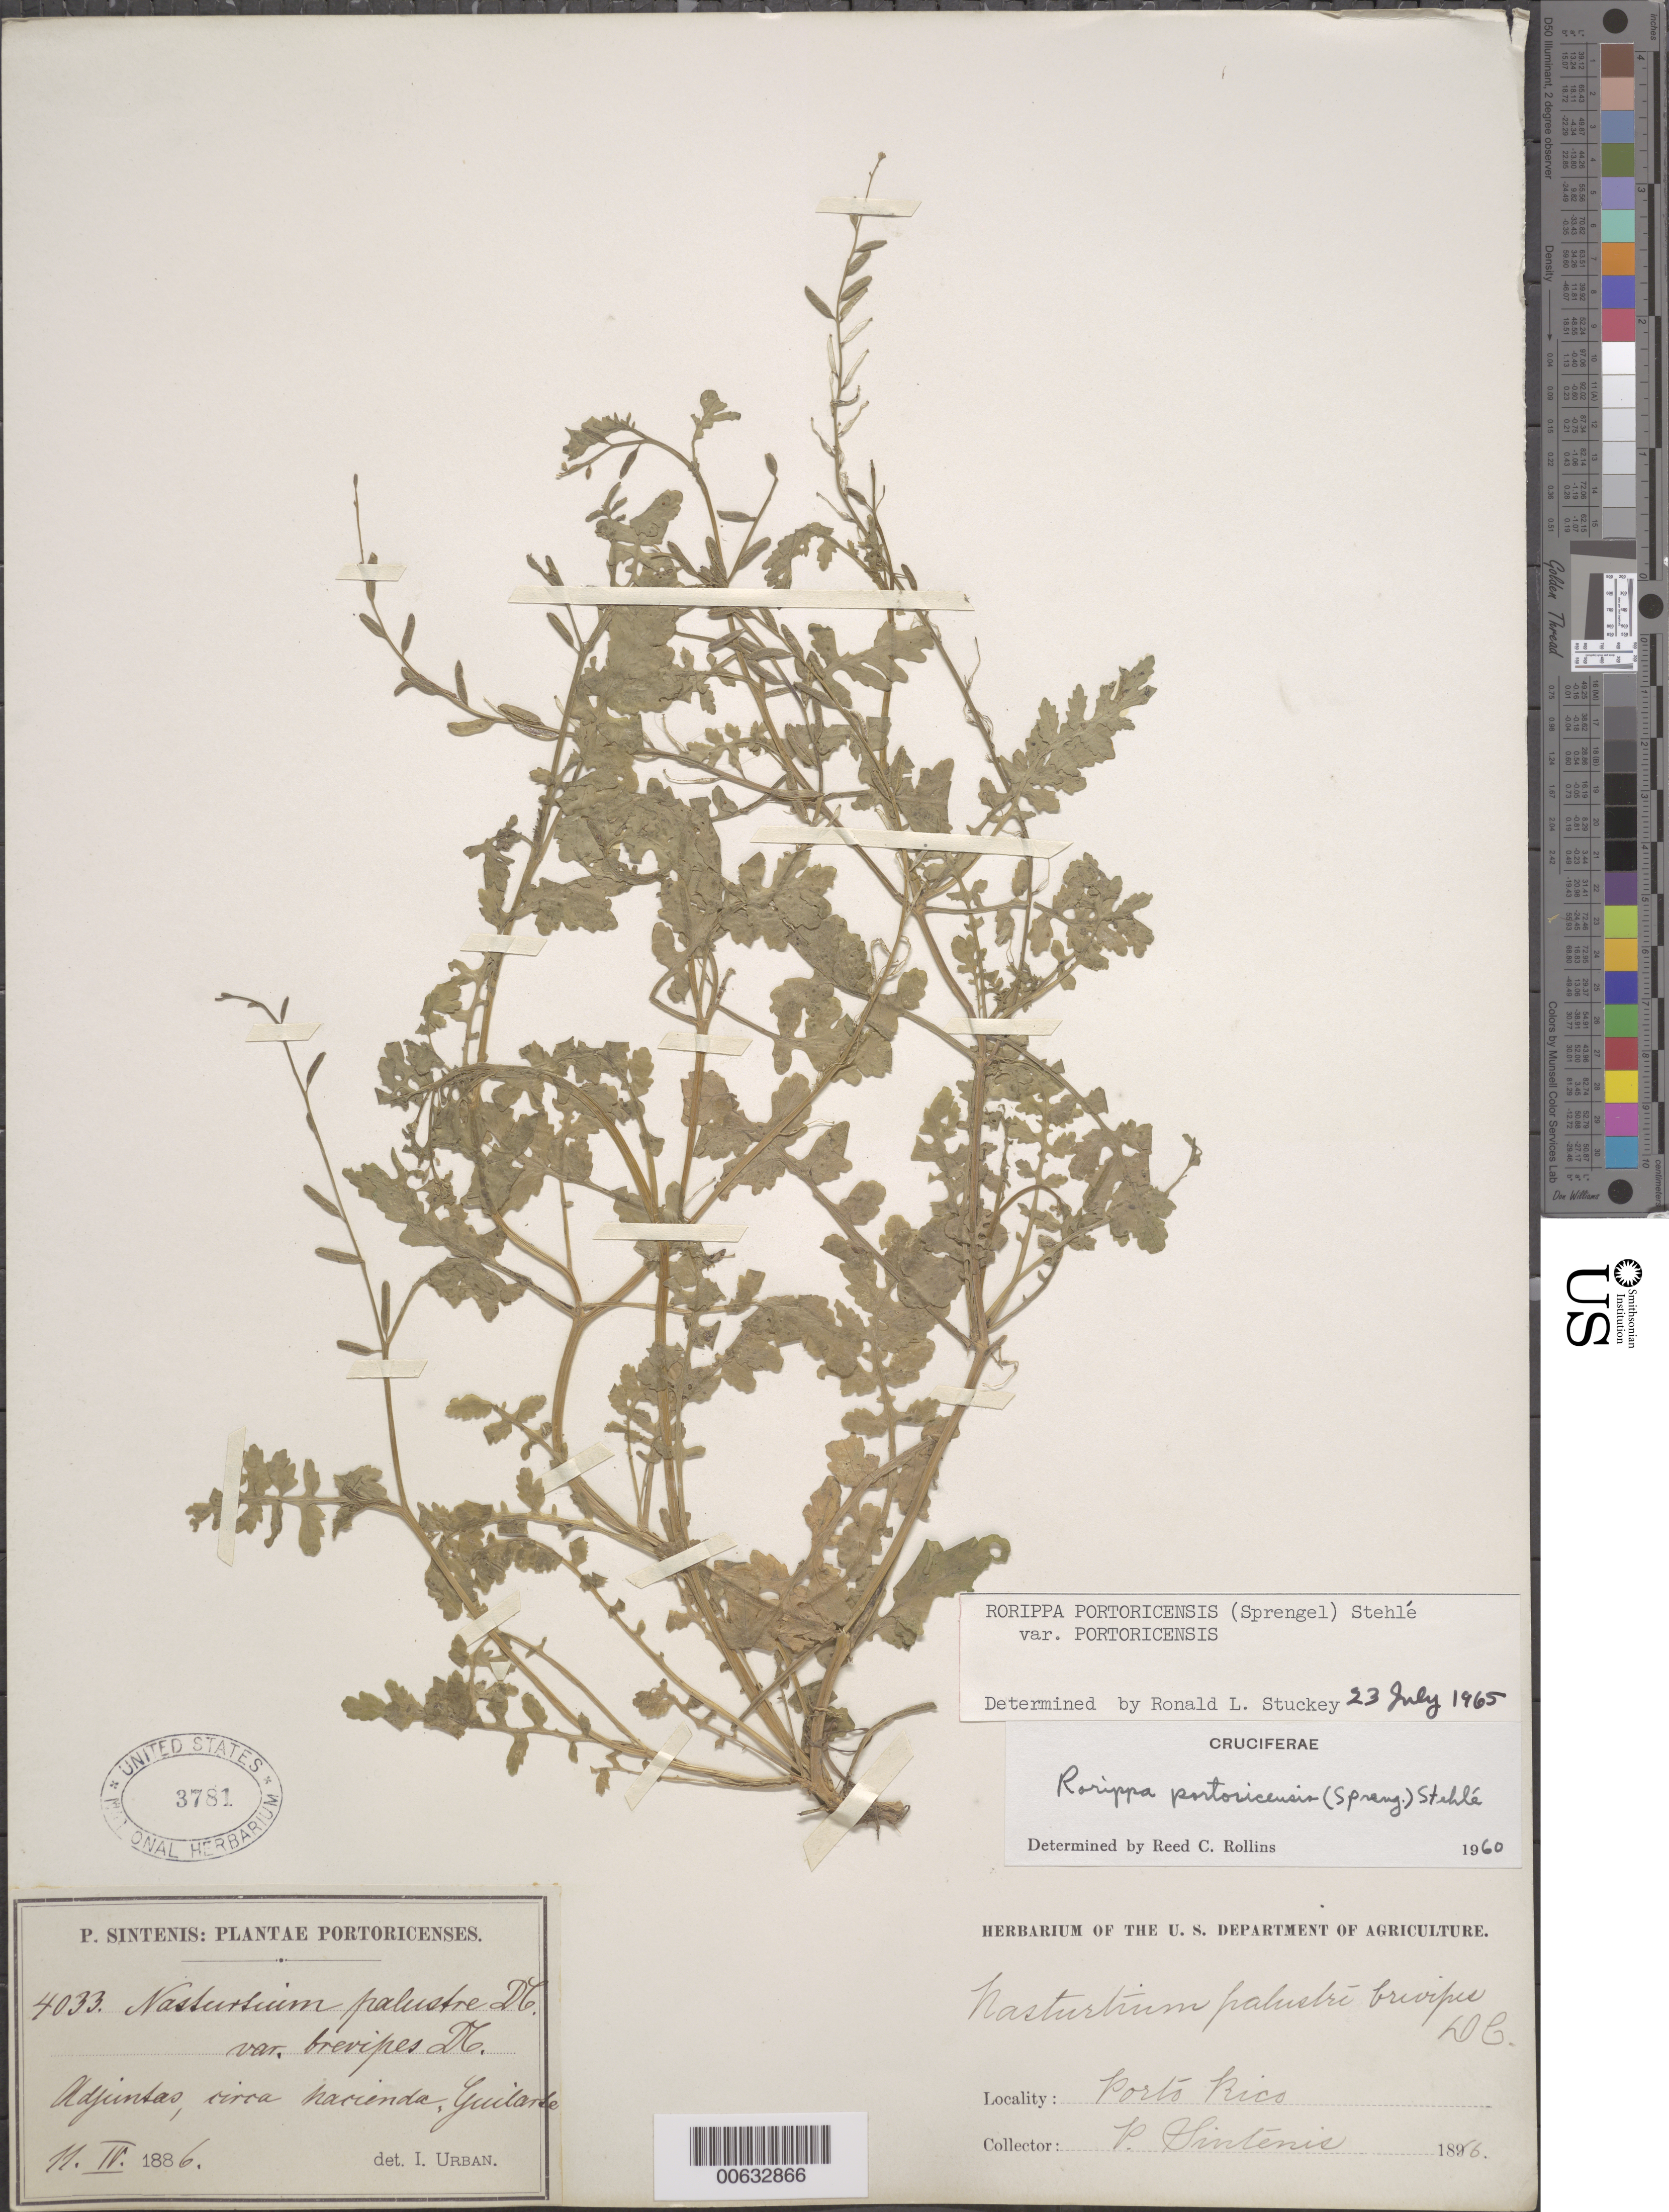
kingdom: Plantae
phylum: Tracheophyta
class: Magnoliopsida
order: Brassicales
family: Brassicaceae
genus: Rorippa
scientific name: Rorippa portoricensis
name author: (Spreng.) Stehlé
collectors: P. Sintenis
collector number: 4033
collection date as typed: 11 Apr 1886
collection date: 1886-04-11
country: Puerto Rico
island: Greater Antilles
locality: Adjuntas, circa hacienda Guilarte.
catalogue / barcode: US 3781